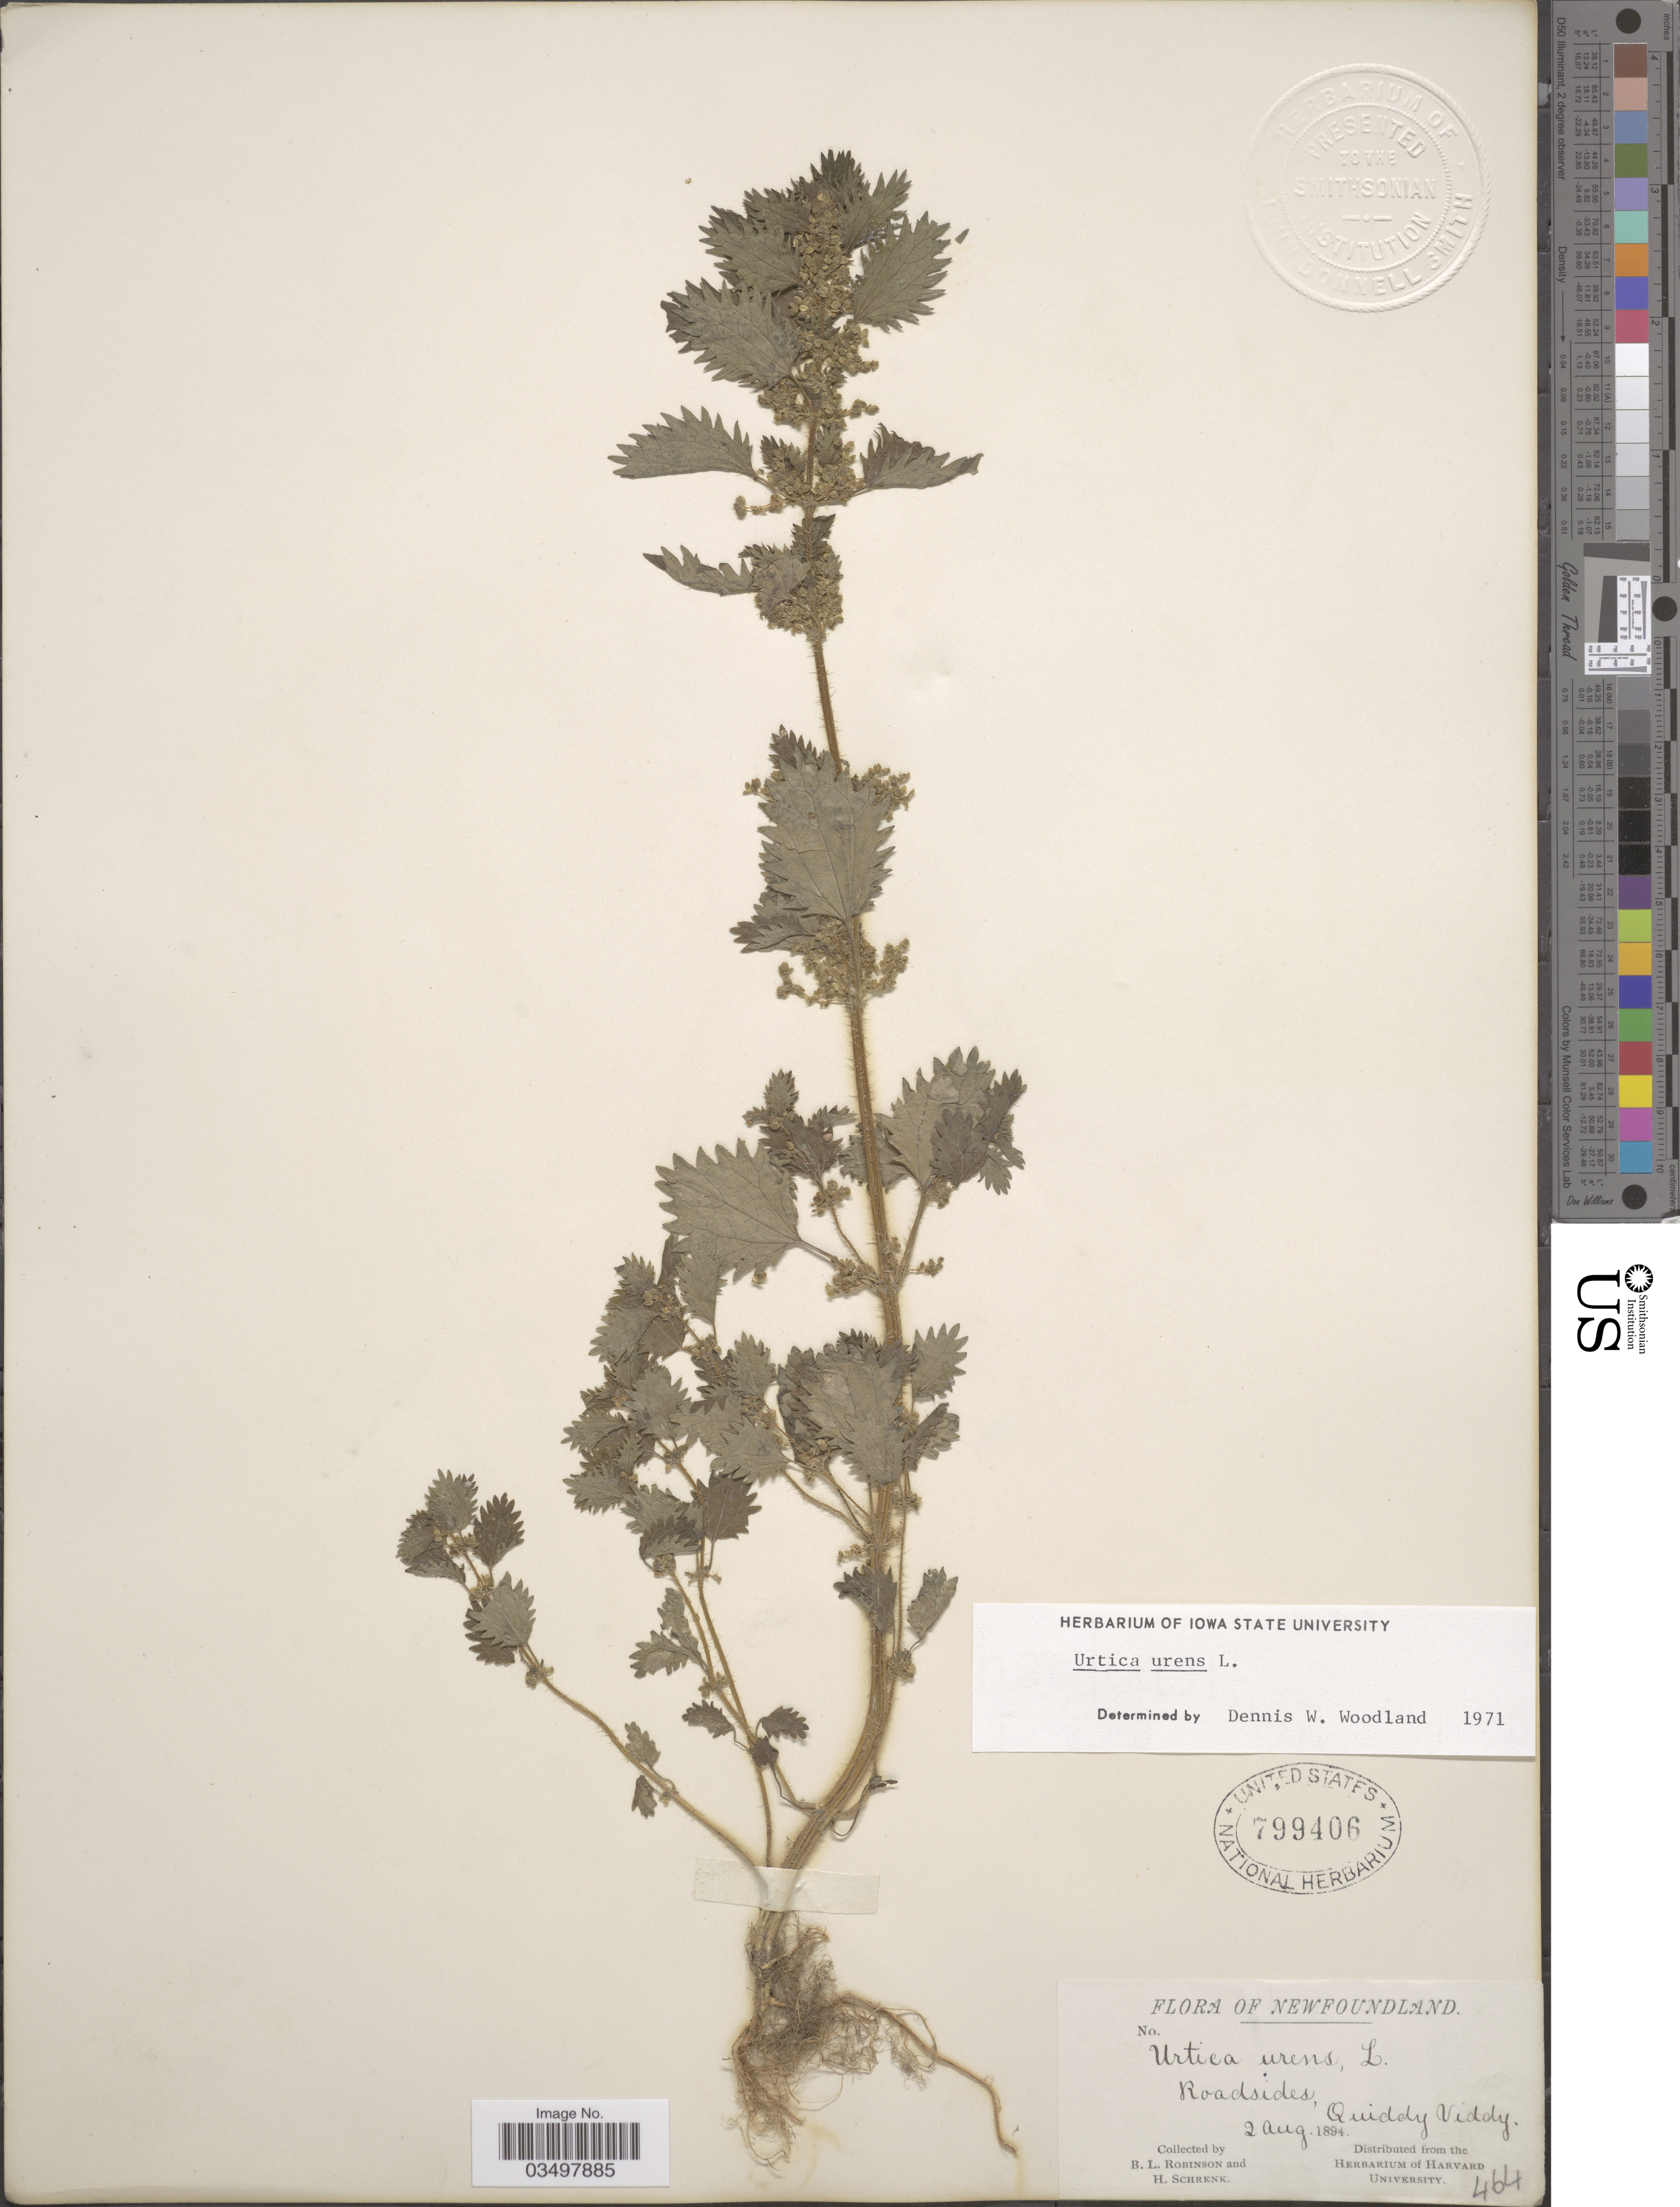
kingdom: Plantae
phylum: Tracheophyta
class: Magnoliopsida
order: Rosales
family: Urticaceae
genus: Urtica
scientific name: Urtica urens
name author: L.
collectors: B. L. Robinson & H. Schrenk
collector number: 464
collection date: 1894-08-02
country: Canada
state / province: Newfoundland and Labrador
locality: Quiddy Viddy.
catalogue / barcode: US 799406